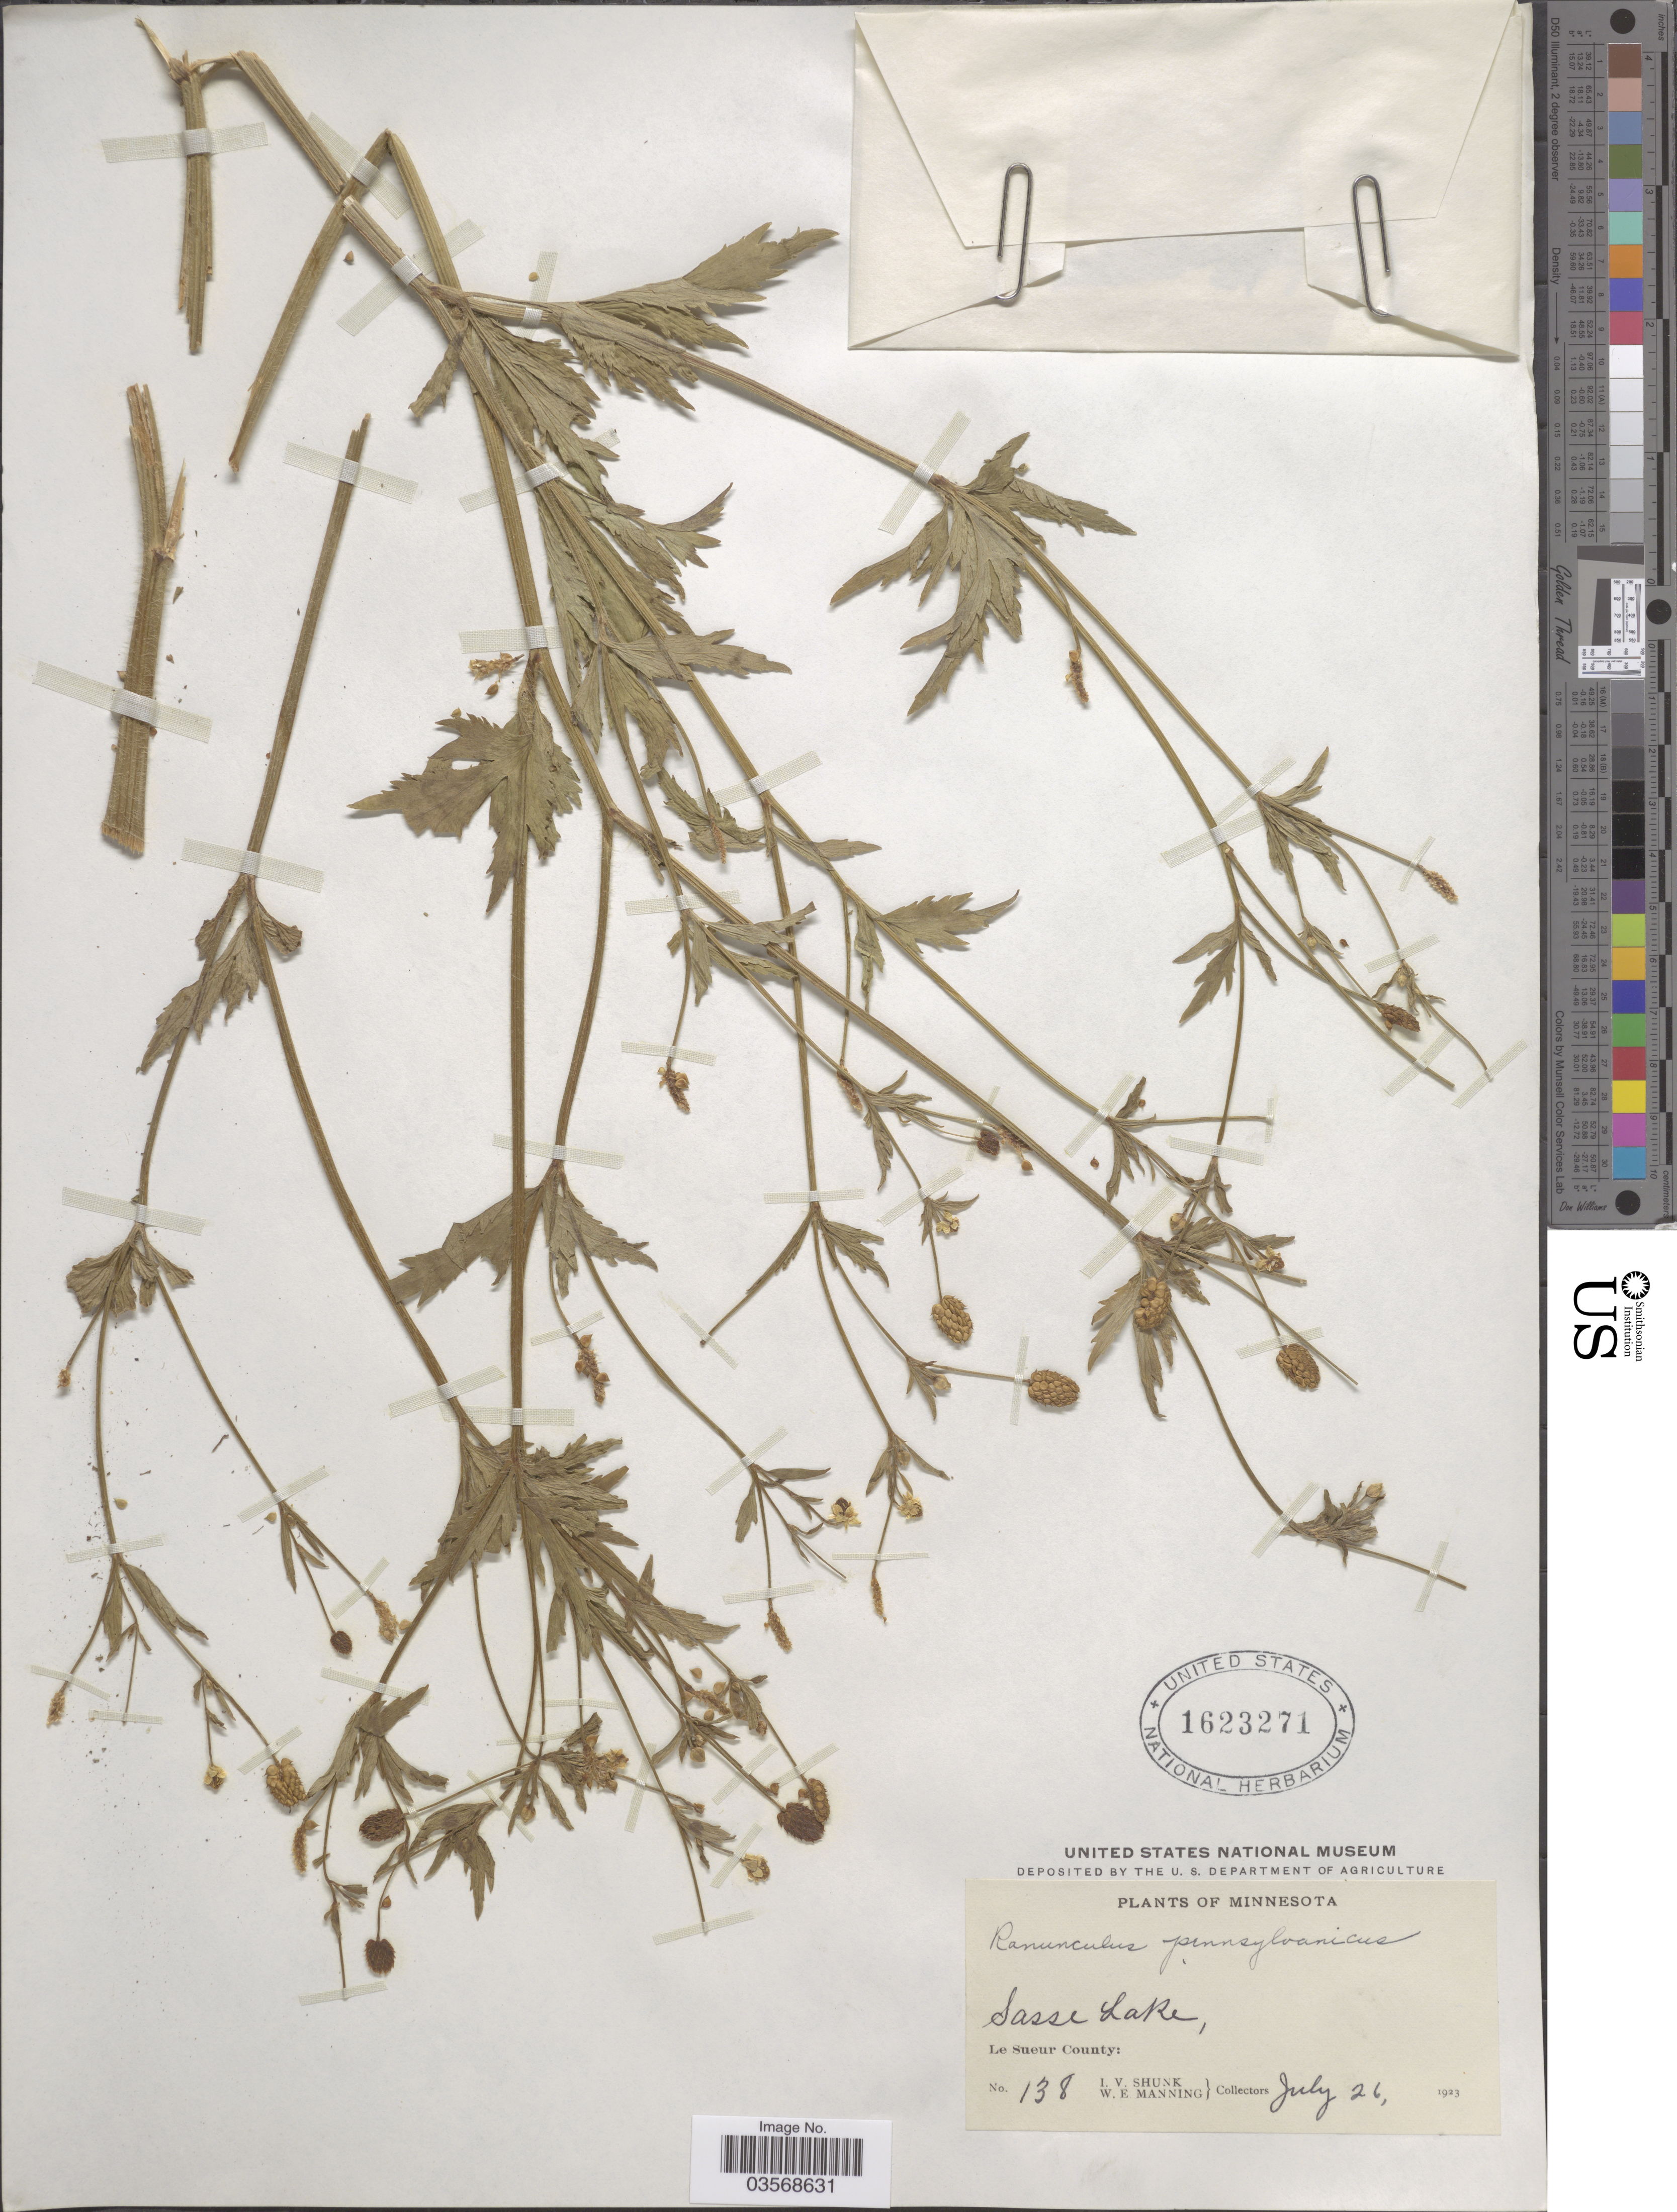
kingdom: Plantae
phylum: Tracheophyta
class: Magnoliopsida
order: Ranunculales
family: Ranunculaceae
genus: Ranunculus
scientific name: Ranunculus pensylvanicus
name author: L. f.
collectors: I. Shunk & W. Manning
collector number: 138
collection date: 1923-07-26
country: United States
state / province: Minnesota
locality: Sasse Lake, Le Sueur County.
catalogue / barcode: US 1623271